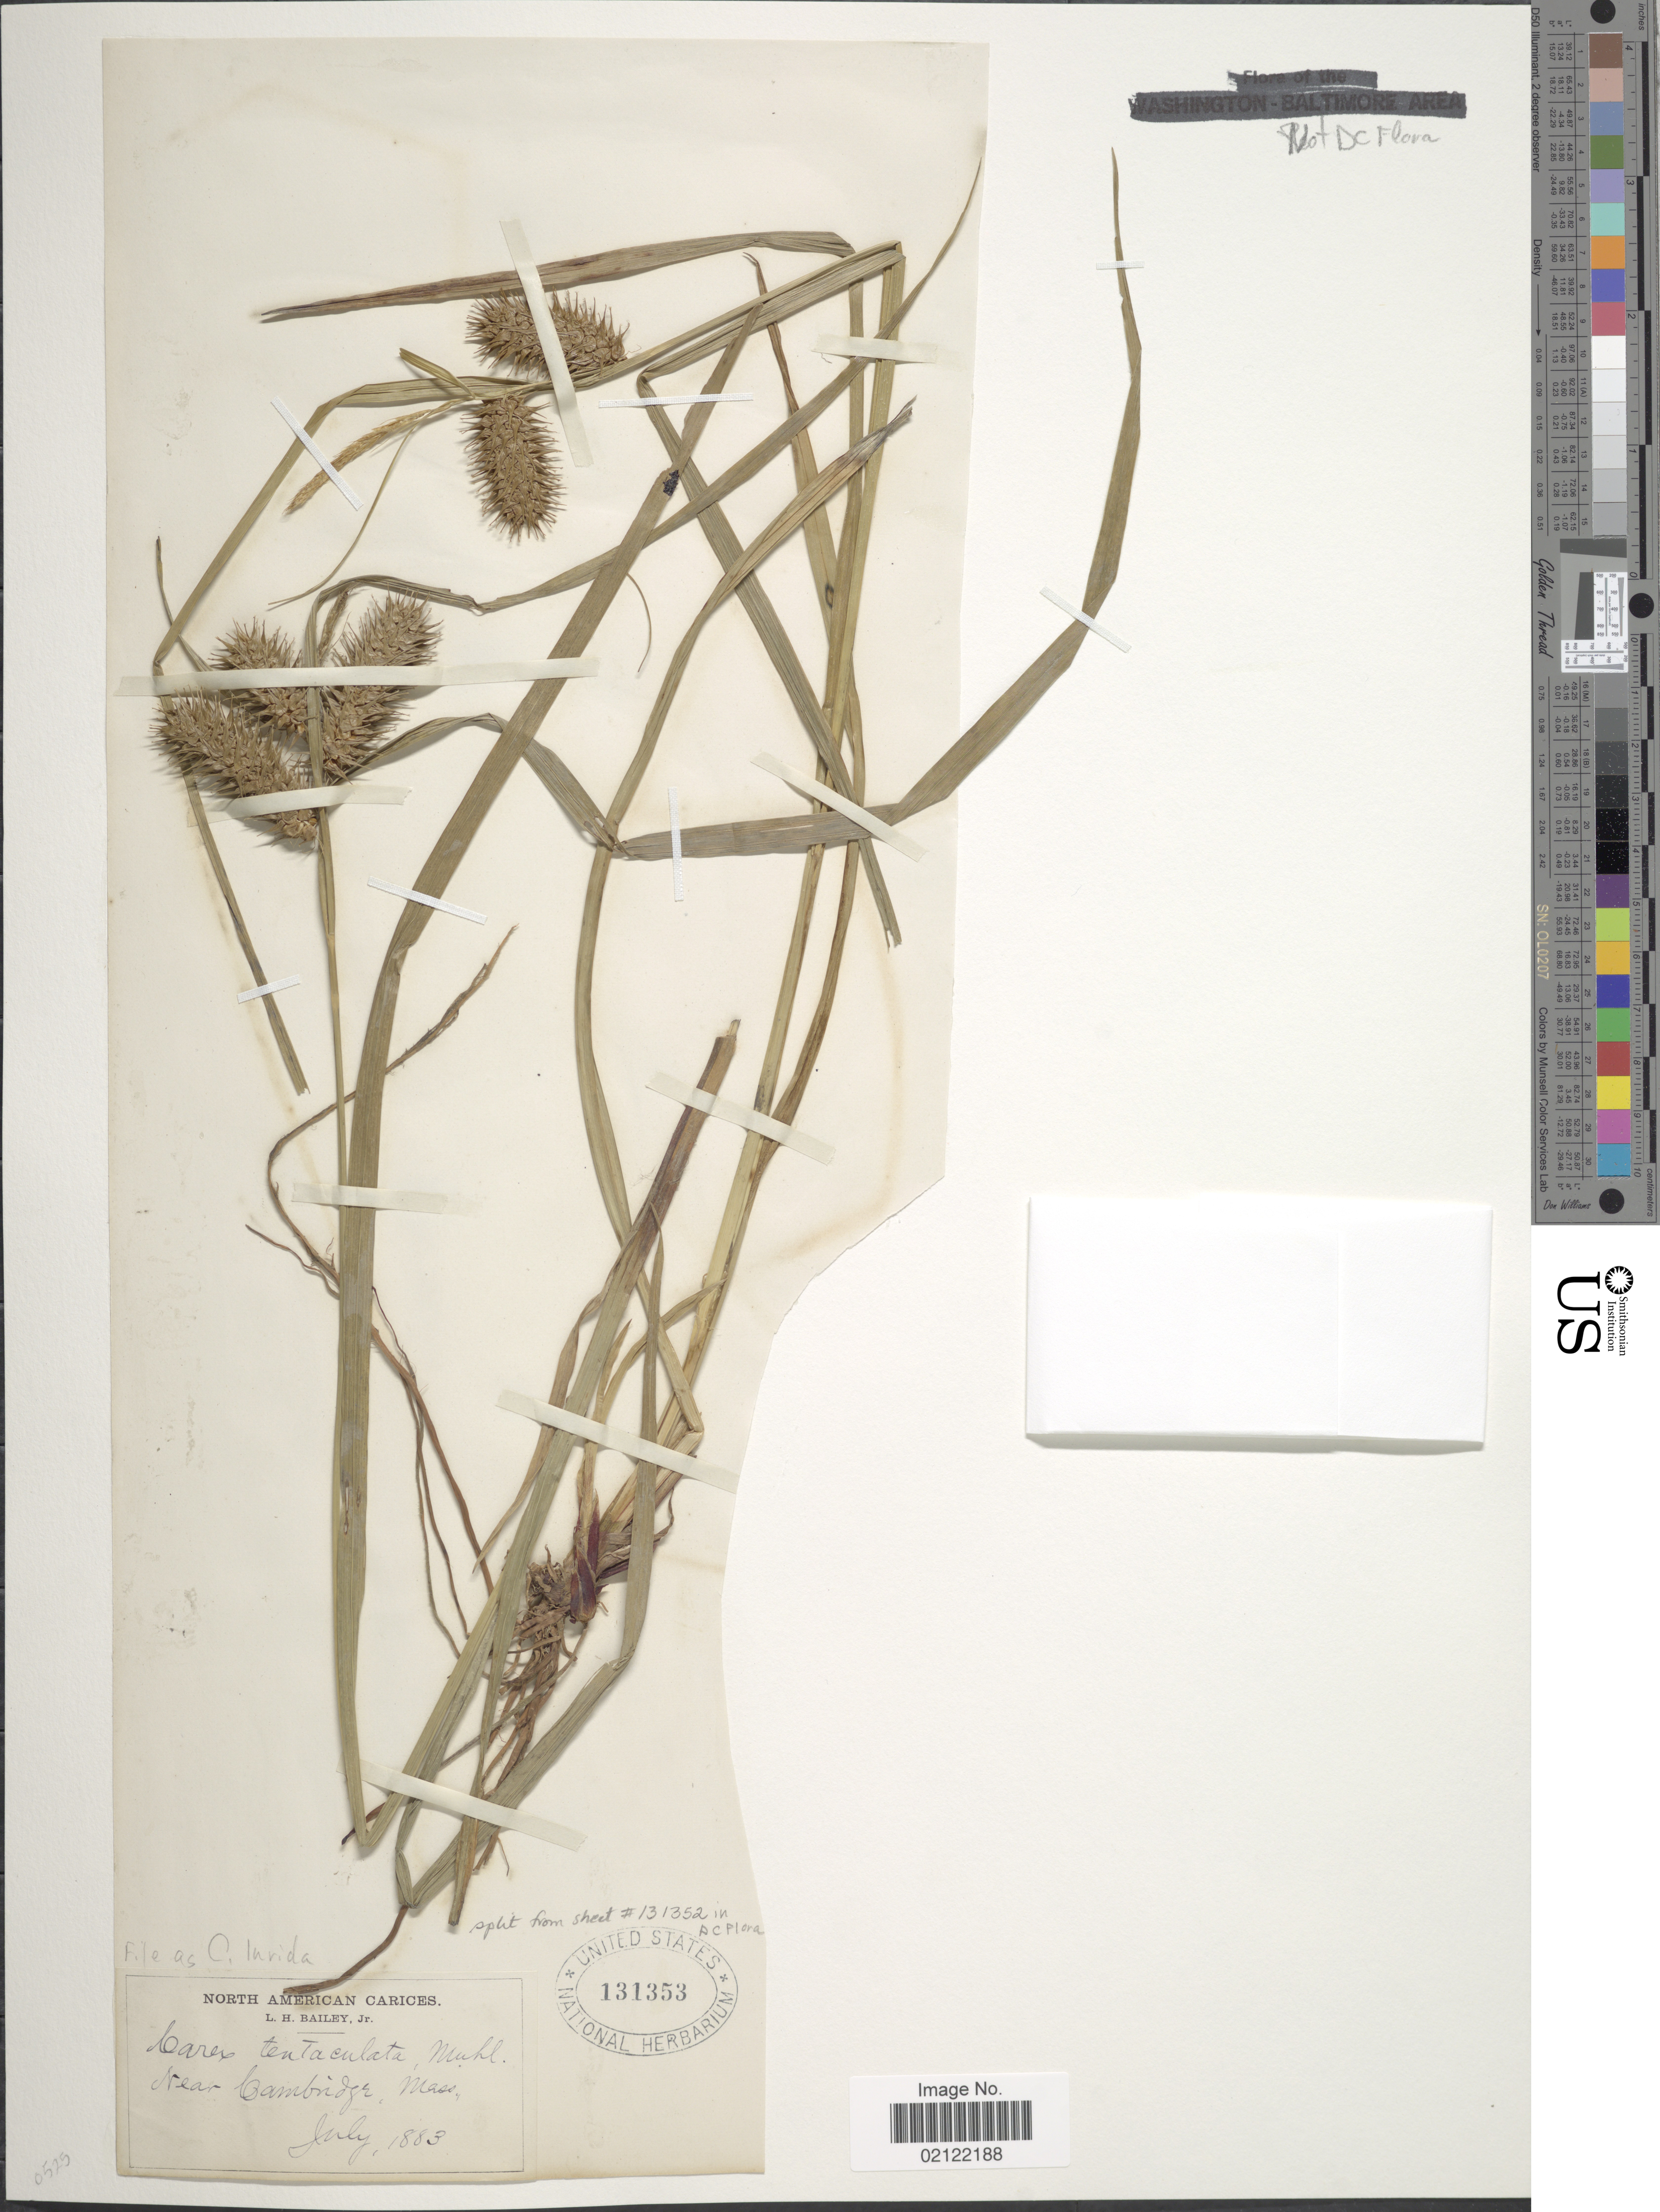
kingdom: Plantae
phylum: Tracheophyta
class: Liliopsida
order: Poales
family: Cyperaceae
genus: Carex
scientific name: Carex lurida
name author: Wahlenb.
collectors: L. H. Bailey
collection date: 1883-07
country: United States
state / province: Massachusetts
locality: Near Cambridge, Mass.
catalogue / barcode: US 131353